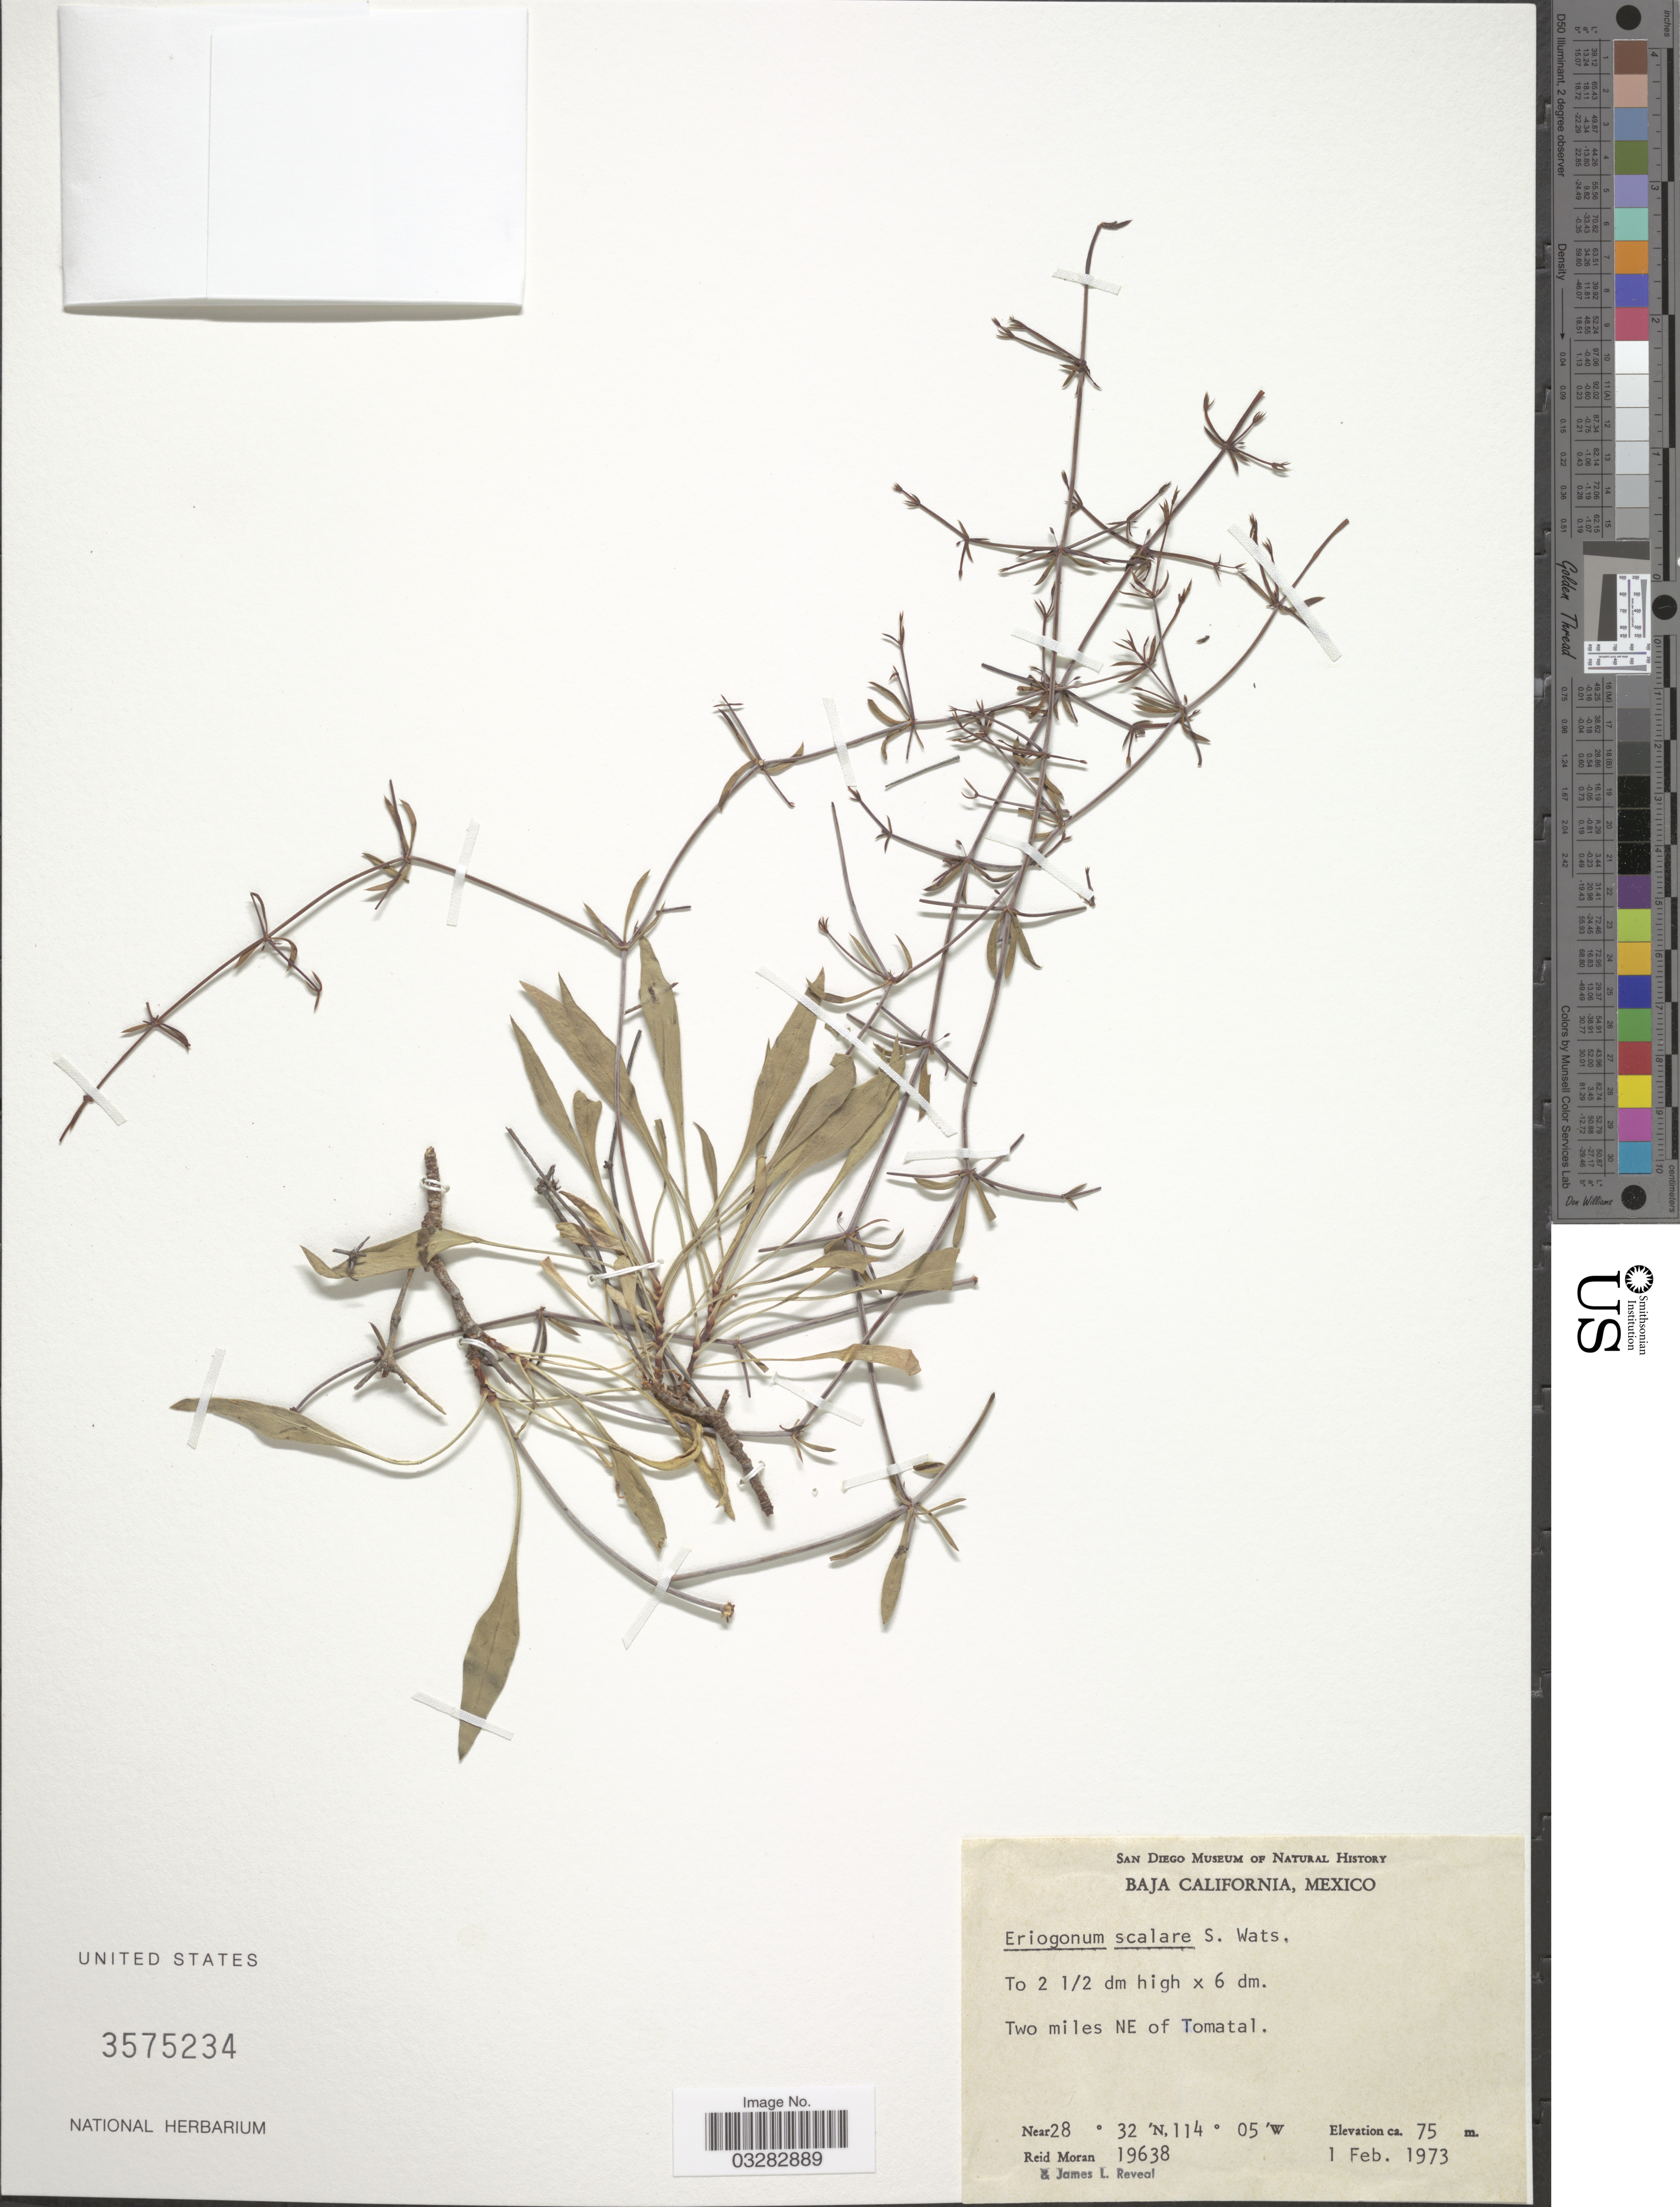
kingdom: Plantae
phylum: Tracheophyta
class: Magnoliopsida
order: Caryophyllales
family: Polygonaceae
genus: Eriogonum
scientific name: Eriogonum scalare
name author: S. Watson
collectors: R. V. Moran & J. L. Reveal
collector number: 19638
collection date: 1973-02-01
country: Mexico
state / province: Baja California Norte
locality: Two miles NE of Tomatal.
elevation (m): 75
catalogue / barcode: US 3575234